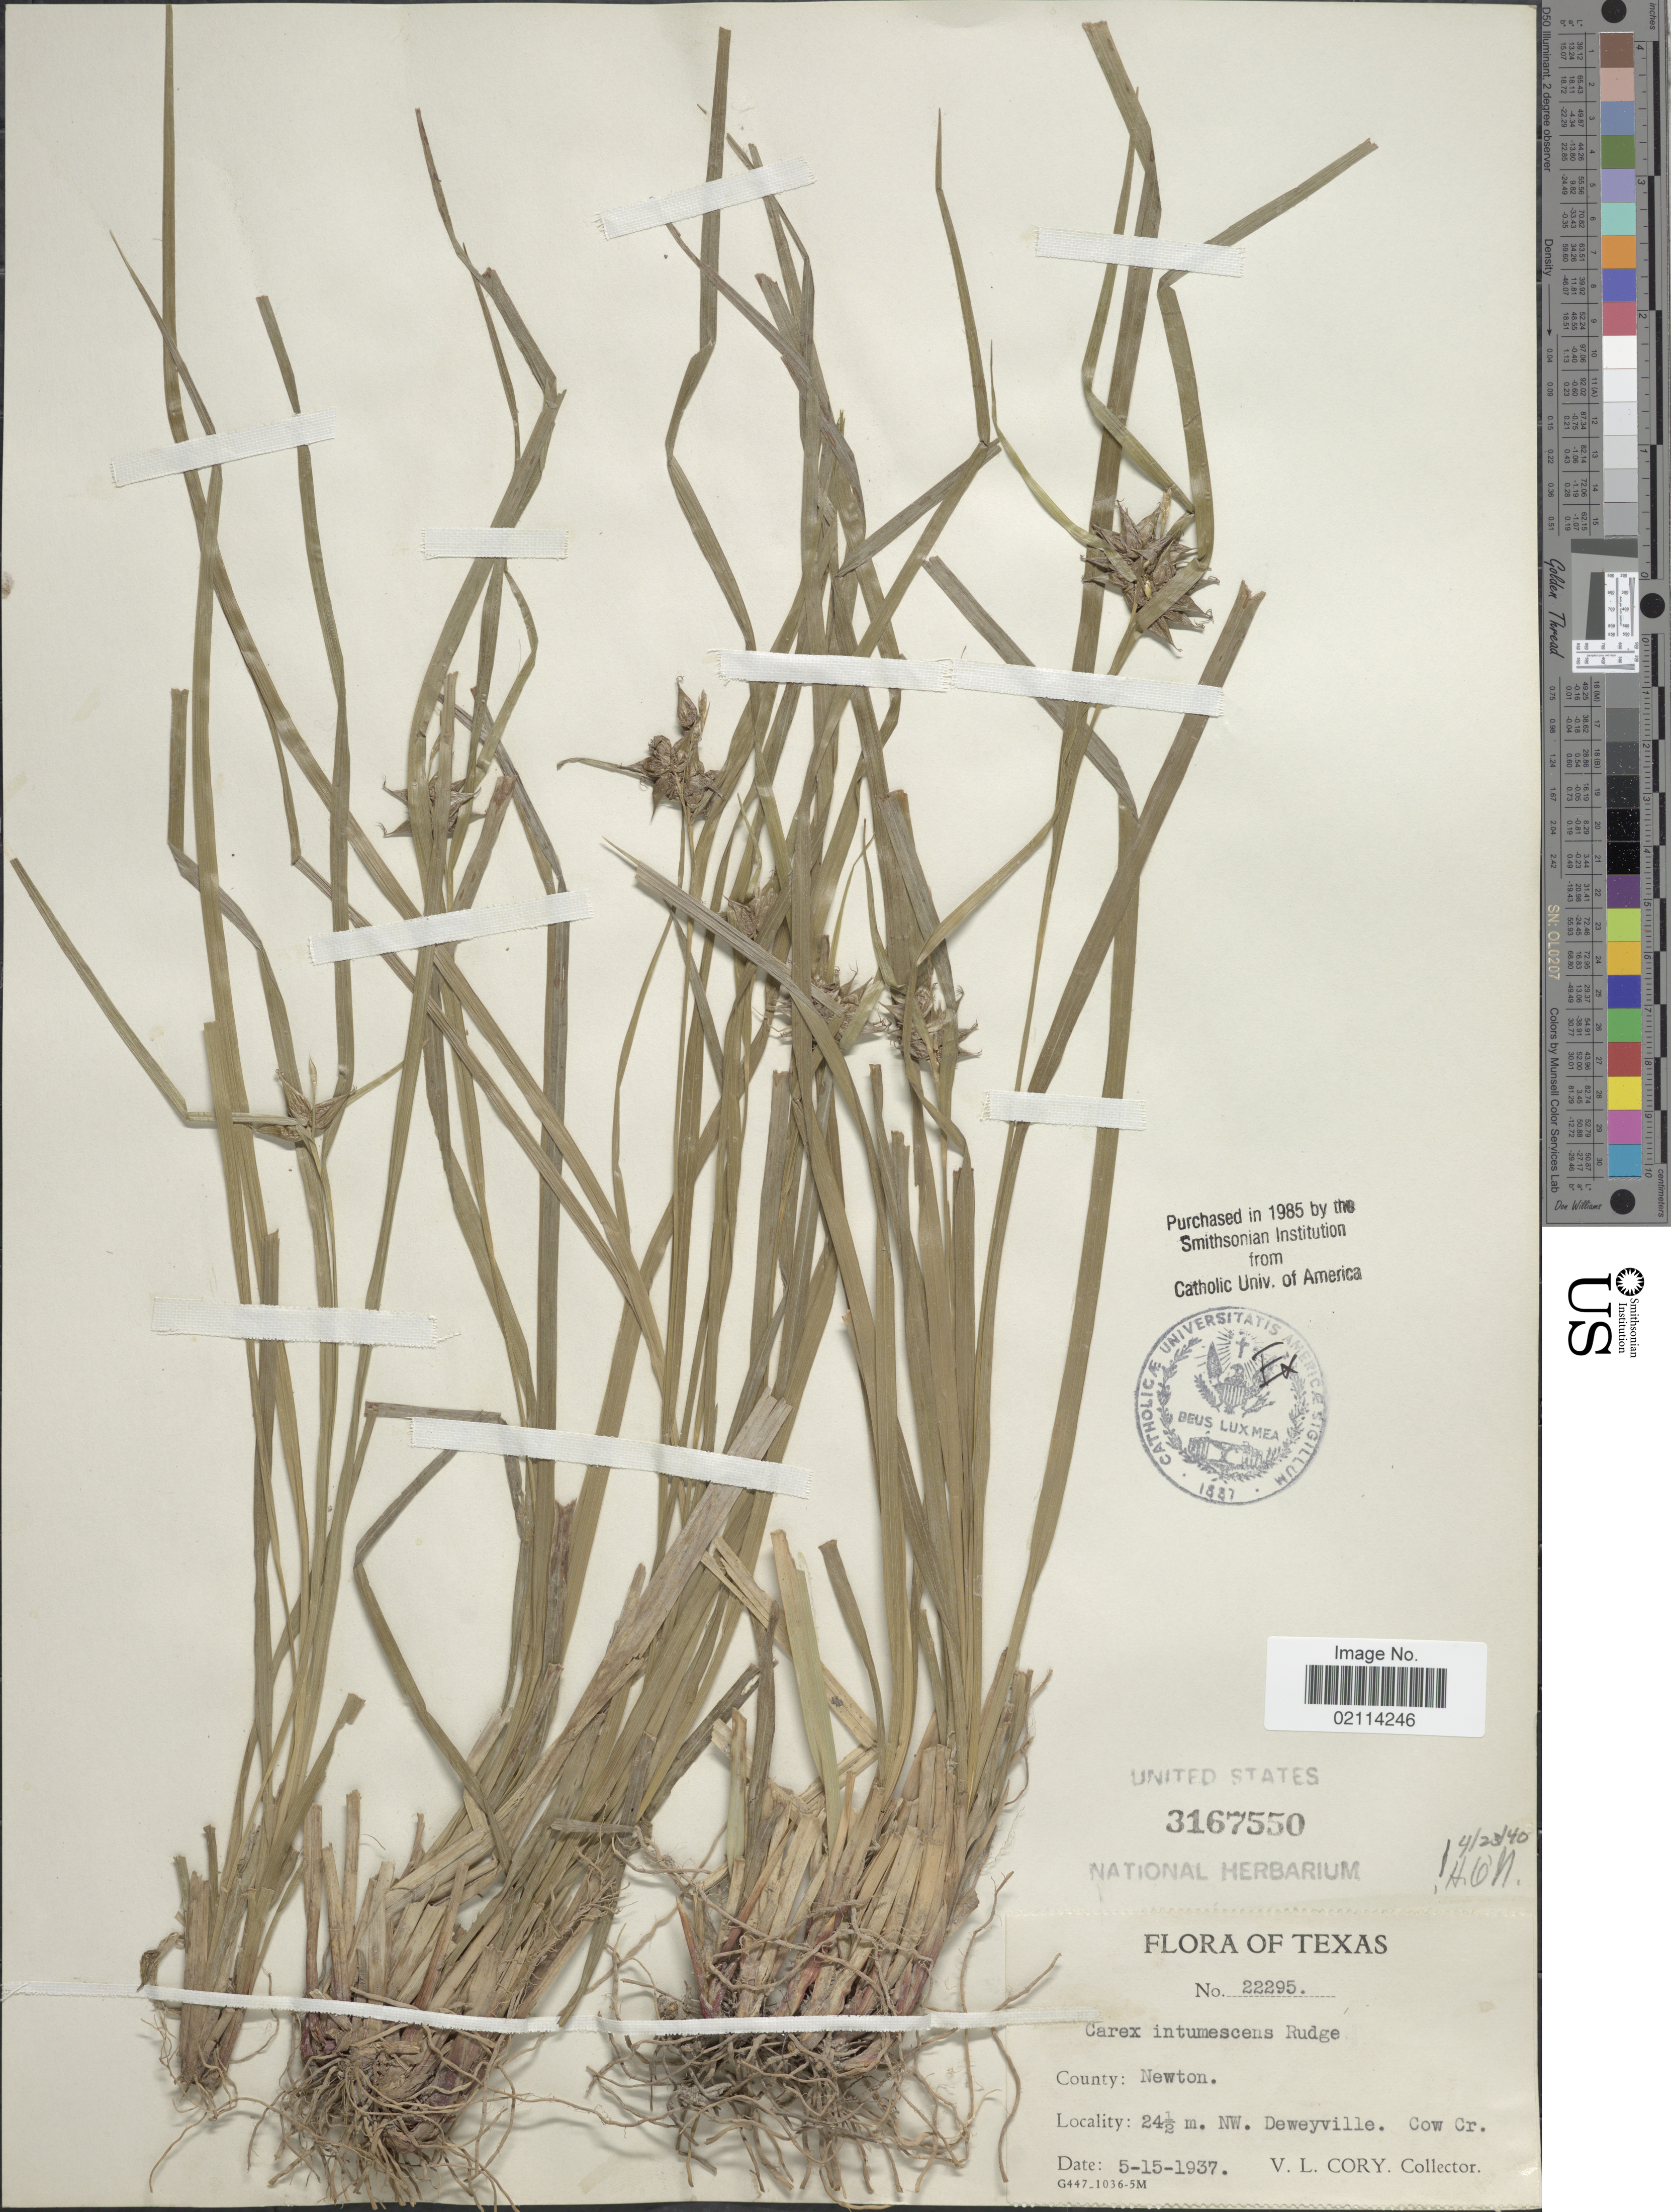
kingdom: Plantae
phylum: Tracheophyta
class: Liliopsida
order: Poales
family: Cyperaceae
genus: Carex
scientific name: Carex intumescens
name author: Rudge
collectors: V. Cory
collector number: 22295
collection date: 1937-05-15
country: United States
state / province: Texas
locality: County Newton, 24 1/2 m. NW. Deweyville, Cow Cr.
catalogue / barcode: US 3167550